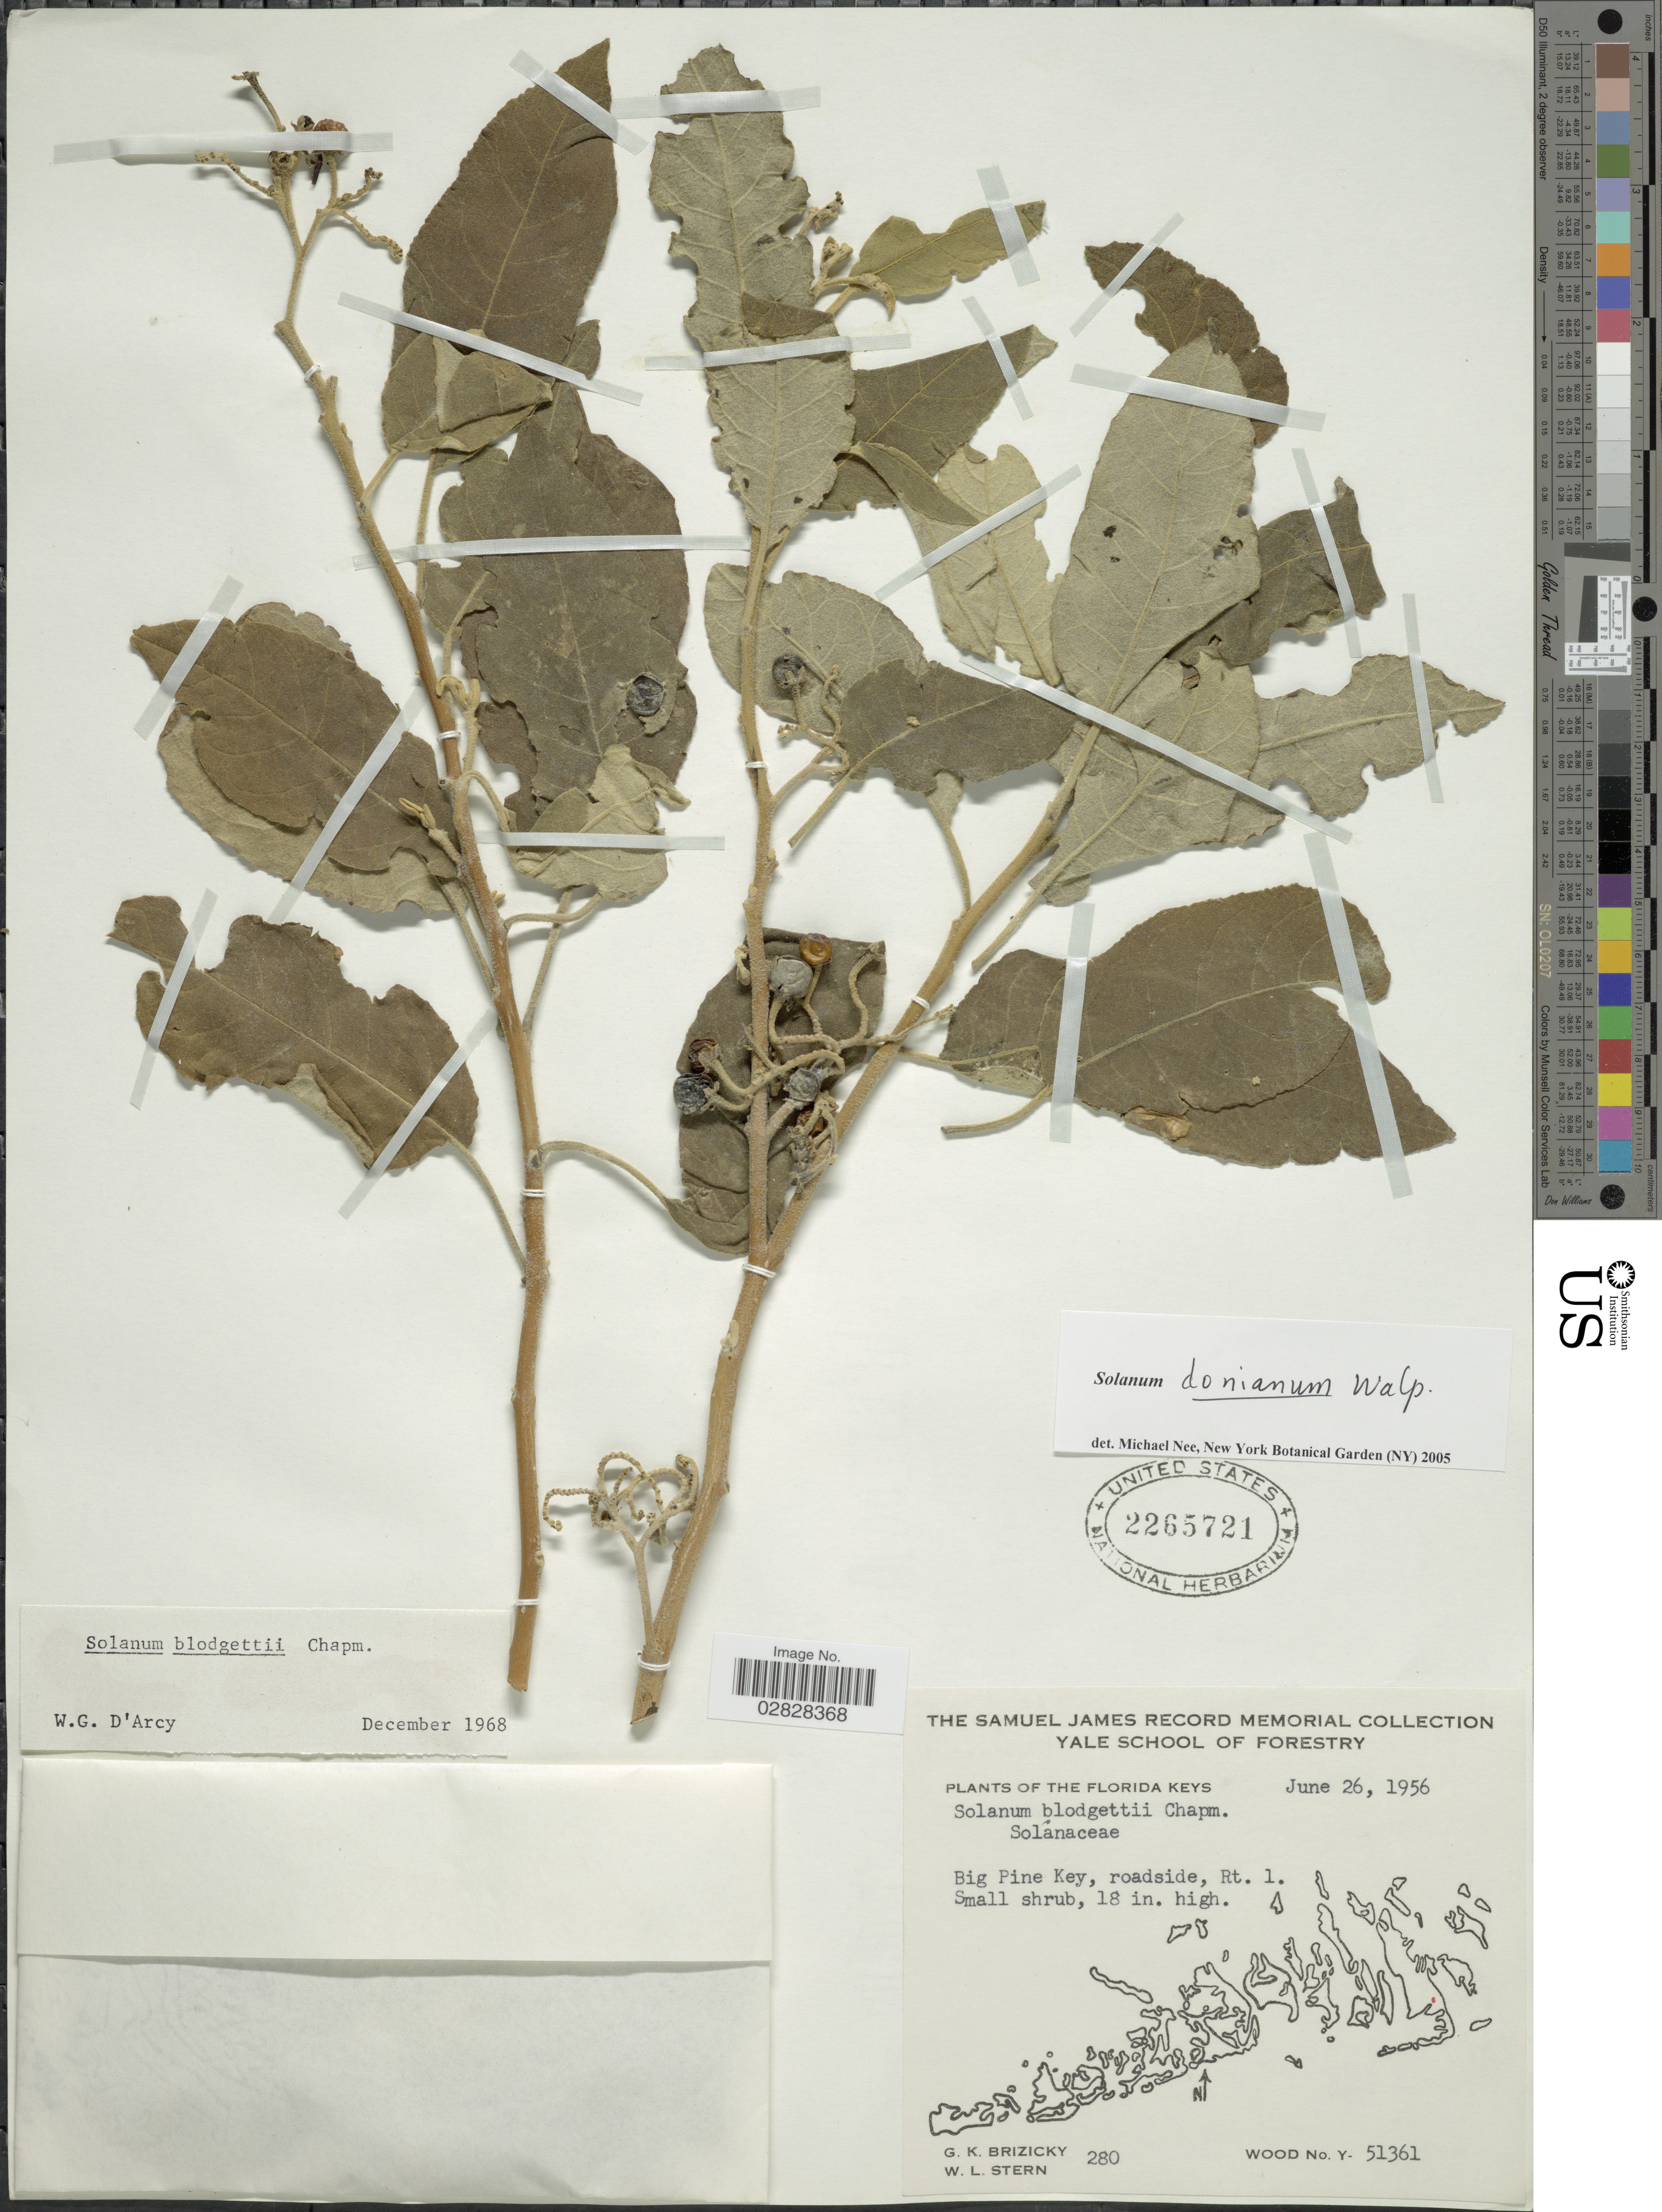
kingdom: Plantae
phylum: Tracheophyta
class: Magnoliopsida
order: Solanales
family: Solanaceae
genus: Solanum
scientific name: Solanum donianum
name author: Walp.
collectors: G. K. Brizicky & W. L. Stern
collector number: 280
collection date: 1956-06-26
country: United States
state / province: Florida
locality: Florida Keys. Big Pine Key, roadside, Rt. 1.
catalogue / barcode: US 2265721